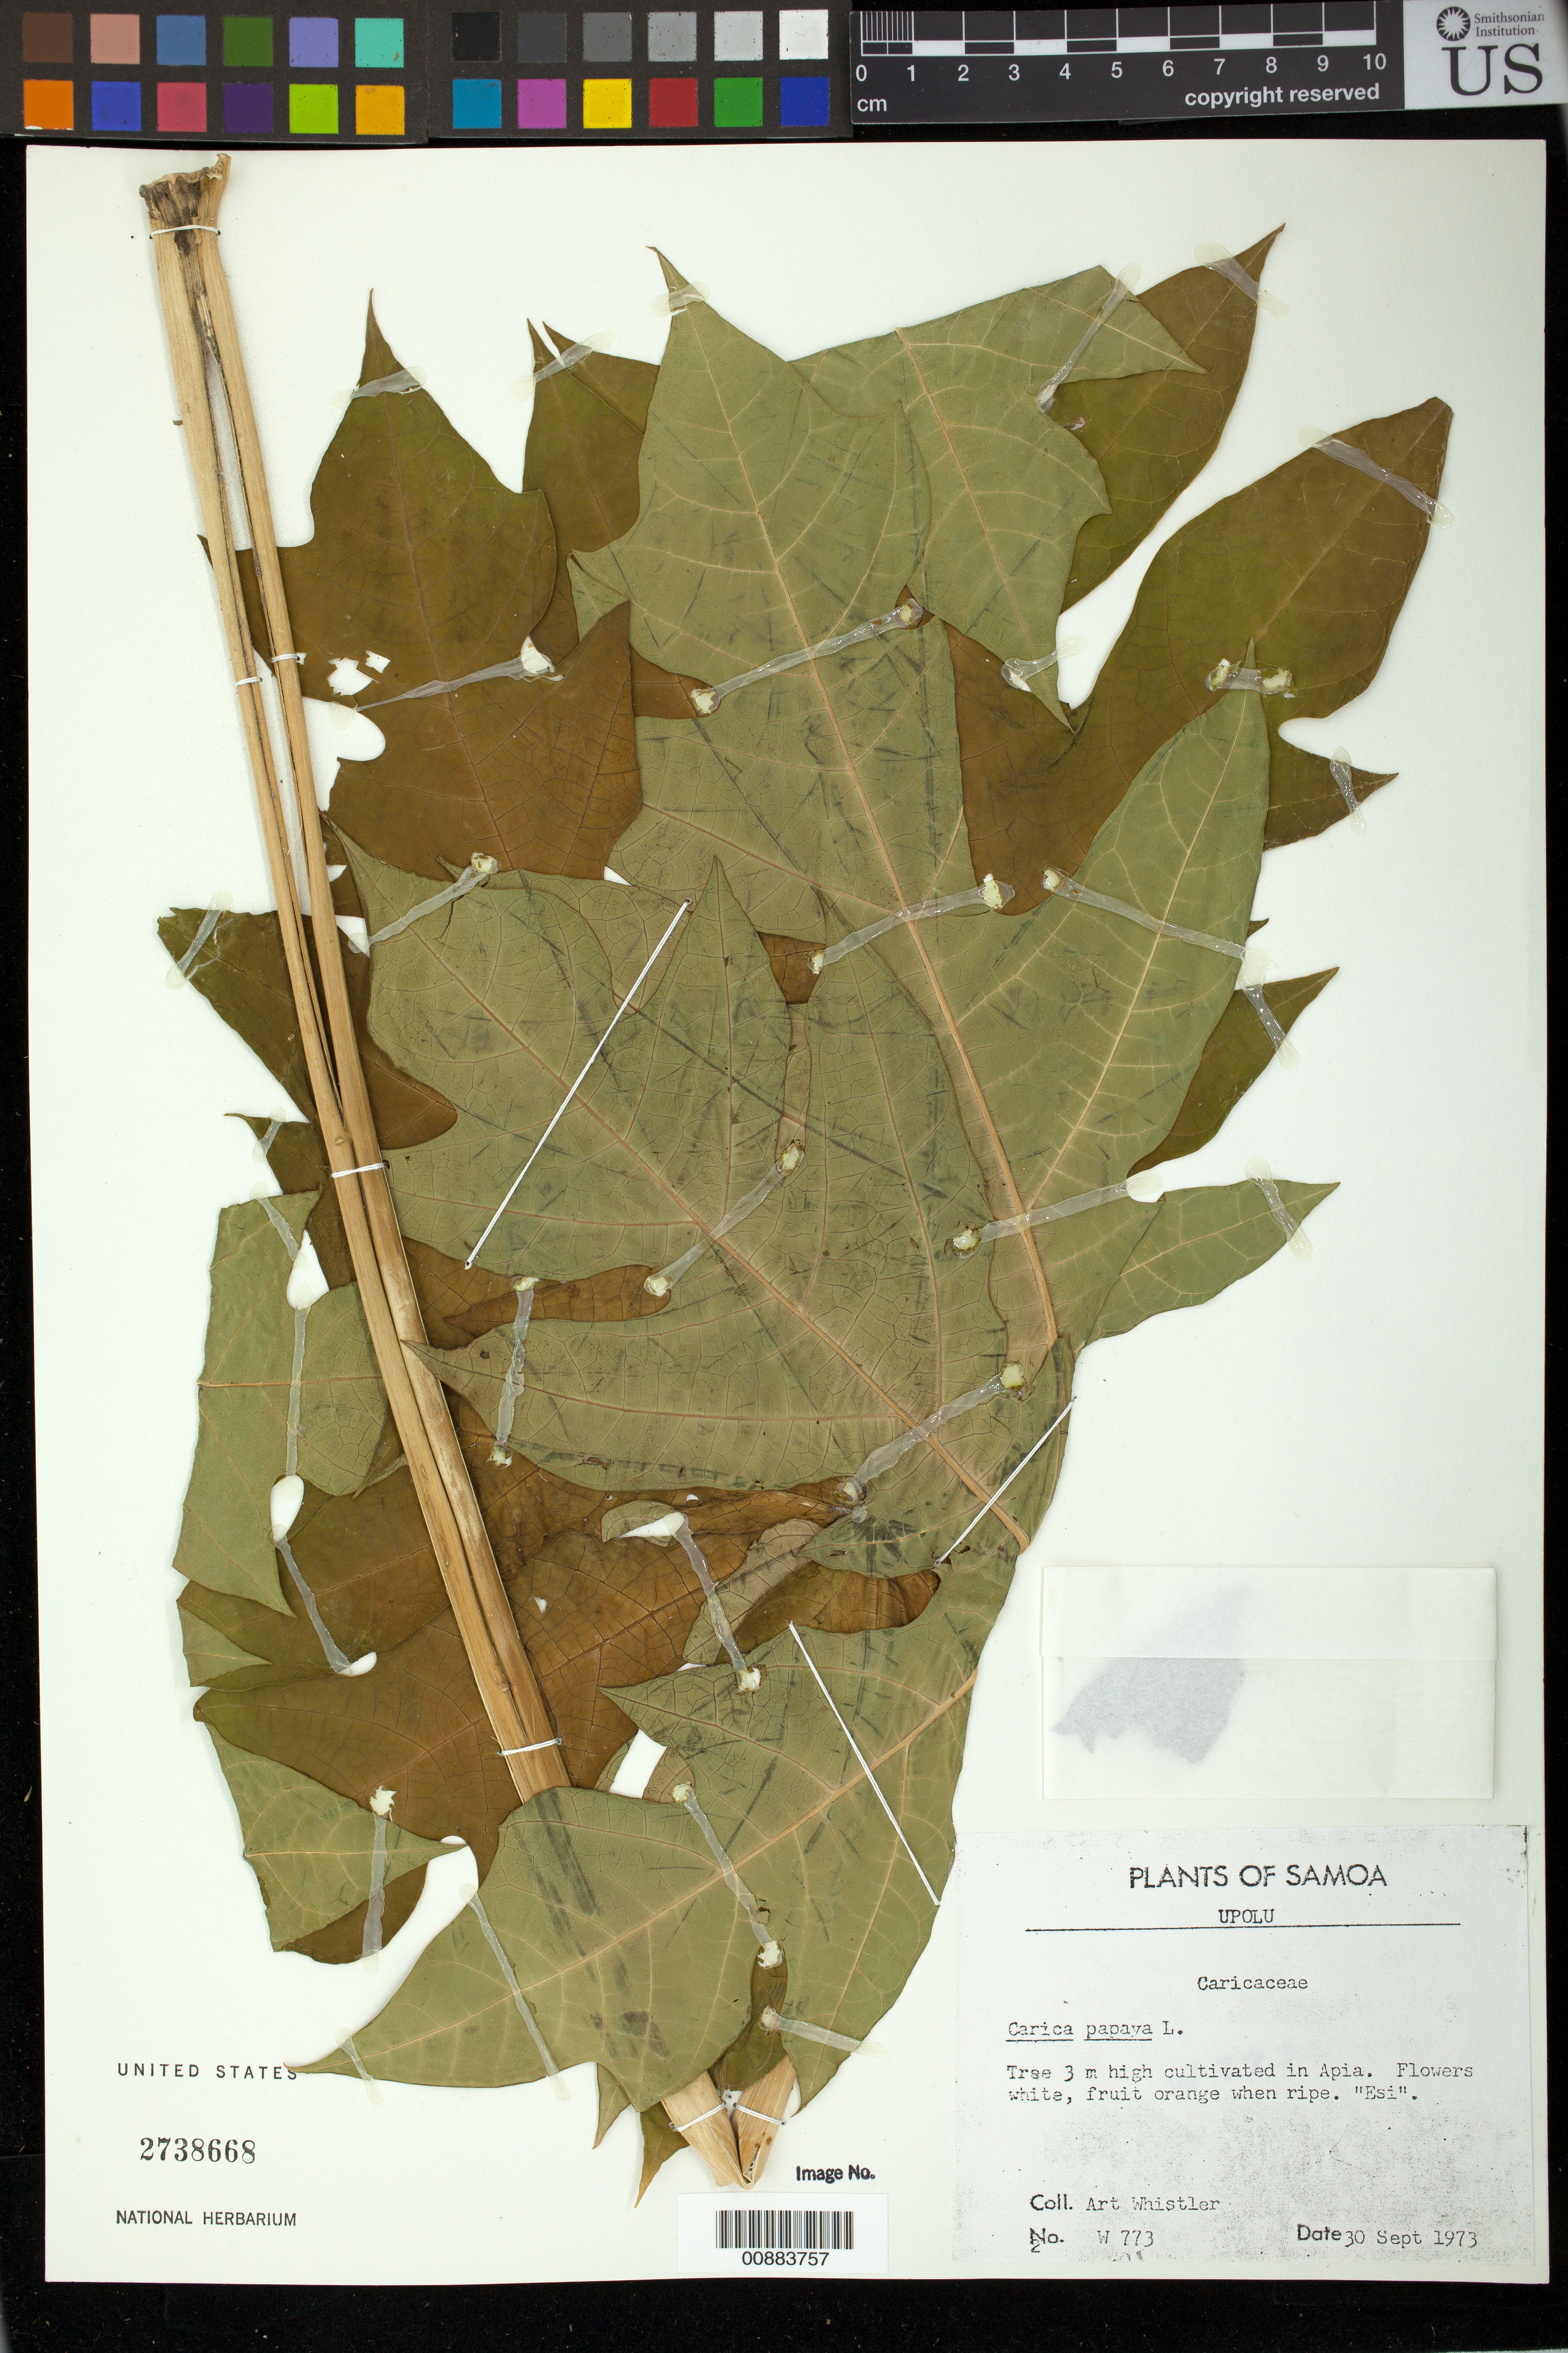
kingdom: Plantae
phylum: Tracheophyta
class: Magnoliopsida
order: Brassicales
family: Caricaceae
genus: Carica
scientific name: Carica papaya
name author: L.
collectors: A. Whistler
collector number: W 773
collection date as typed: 30 Sep 1973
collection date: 1973-09-30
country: Samoa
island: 'Upolu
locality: Cultivated in Apia.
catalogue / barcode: US 2738668